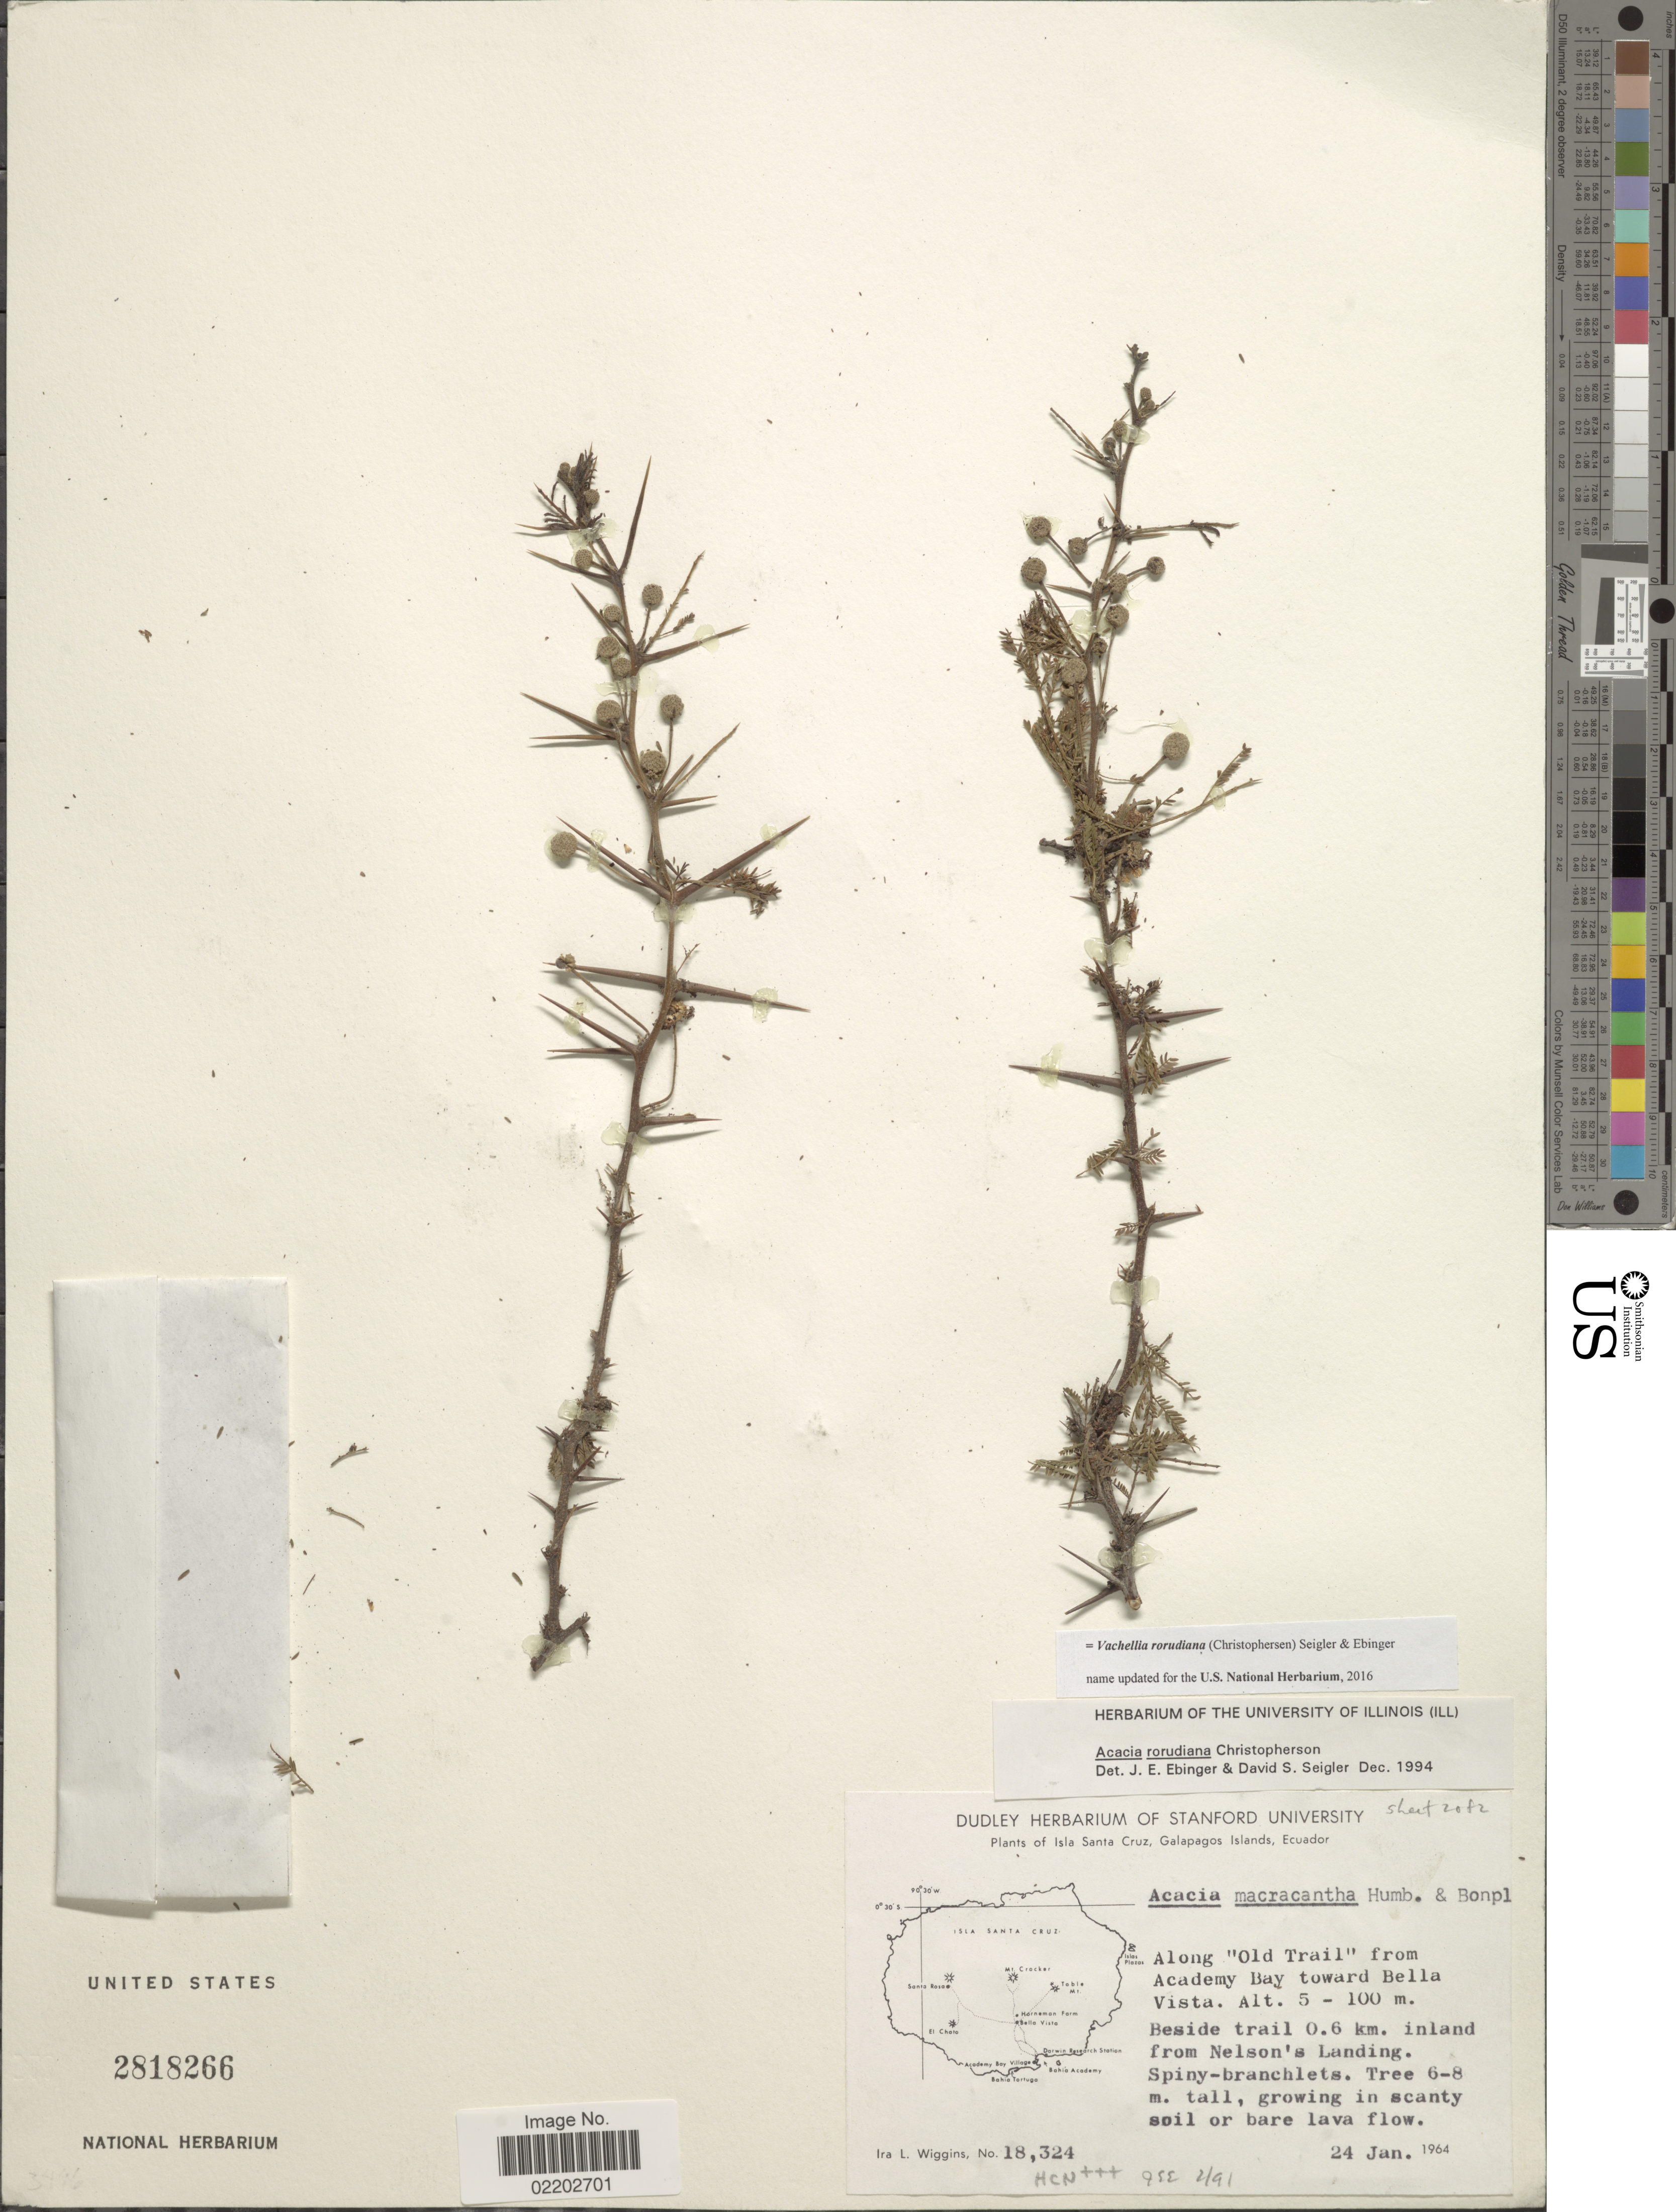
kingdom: Plantae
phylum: Tracheophyta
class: Magnoliopsida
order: Fabales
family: Fabaceae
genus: Vachellia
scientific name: Vachellia rorudiana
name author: (Christoph.) Seigler & Ebinger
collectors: I. L. Wiggins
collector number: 18324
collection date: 1964-01-24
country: Ecuador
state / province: Colón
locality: Isla Santa Cruz, Galapagos Islands, along "Old Trail": from Academy Bay toward Bella Vista, beside trail 0.6 km. inland from Nelson's Landing, growing in scanty soil or bare lava flow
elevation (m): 5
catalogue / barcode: US 2818266